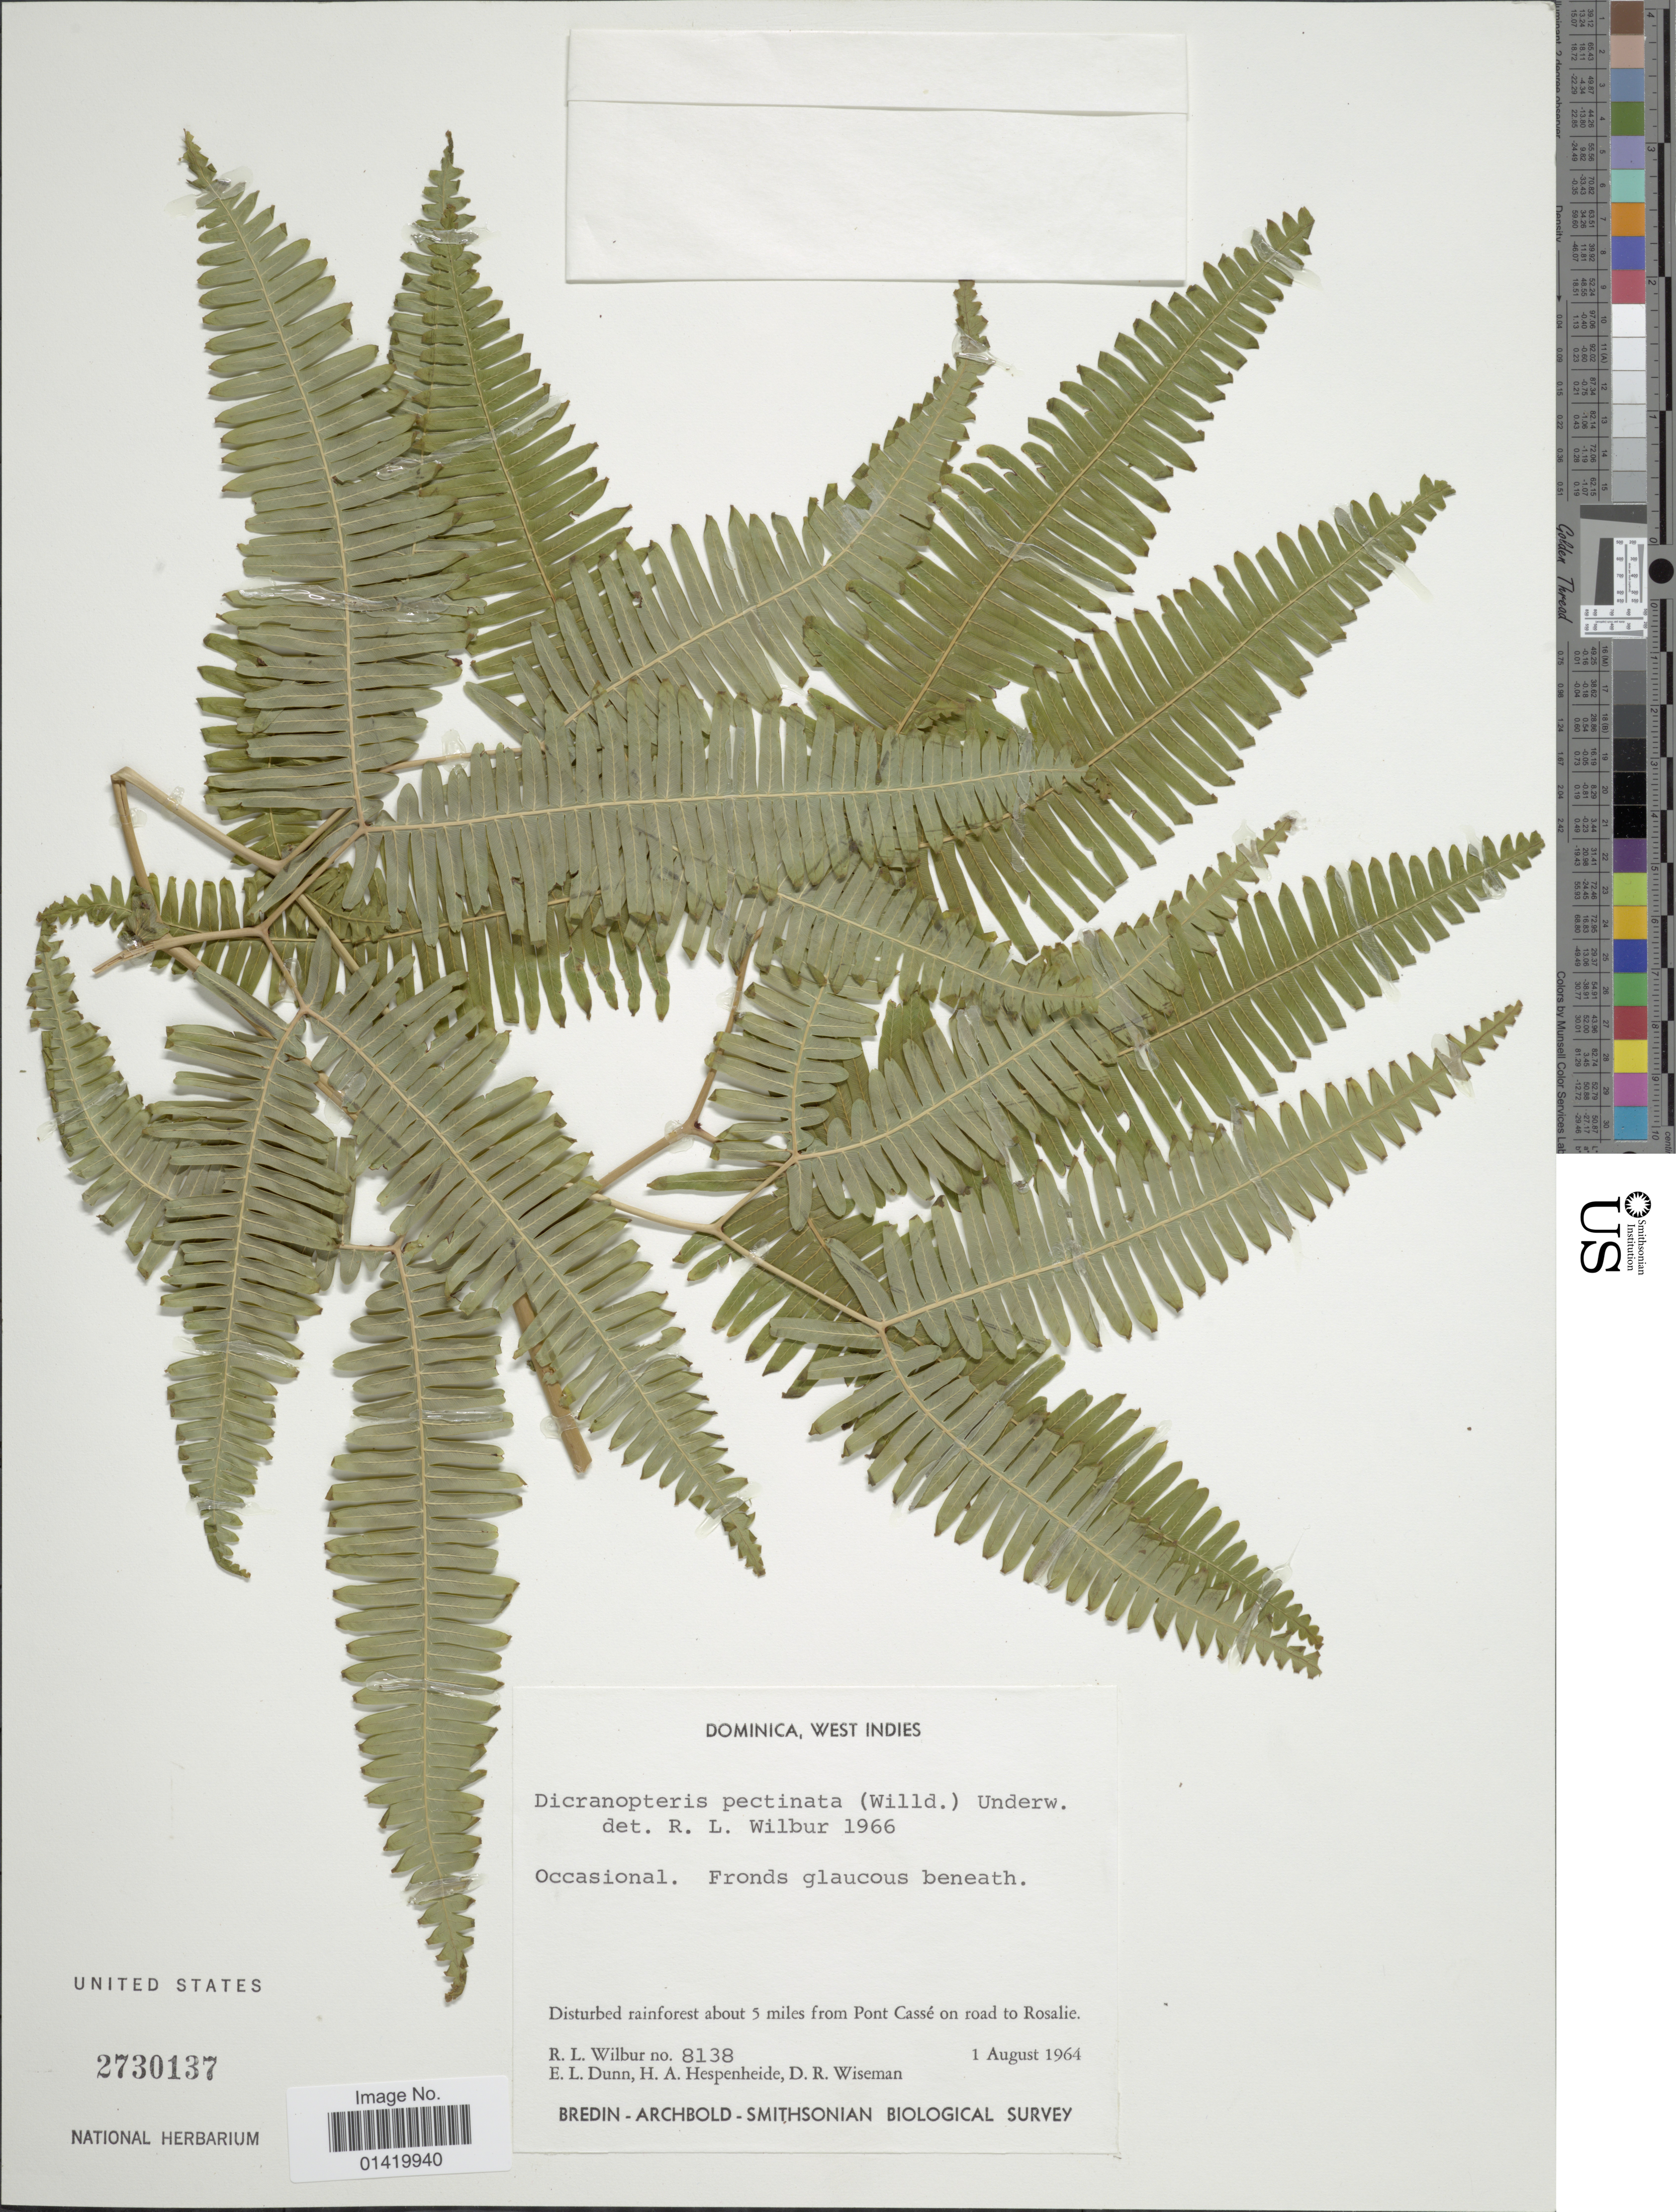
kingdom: Plantae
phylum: Tracheophyta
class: Polypodiopsida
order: Gleicheniales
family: Gleicheniaceae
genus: Gleichenella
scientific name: Gleichenella pectinata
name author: (Willd.) Ching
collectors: R. L. Wilbur, E. Dunn, H. A. Hespenheide & D. R. Wiseman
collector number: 8138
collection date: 1964-08-01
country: Dominica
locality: Disturbed rainforest about 5 miles from Pont Cassé on road to Rosalie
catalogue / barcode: US 2730137